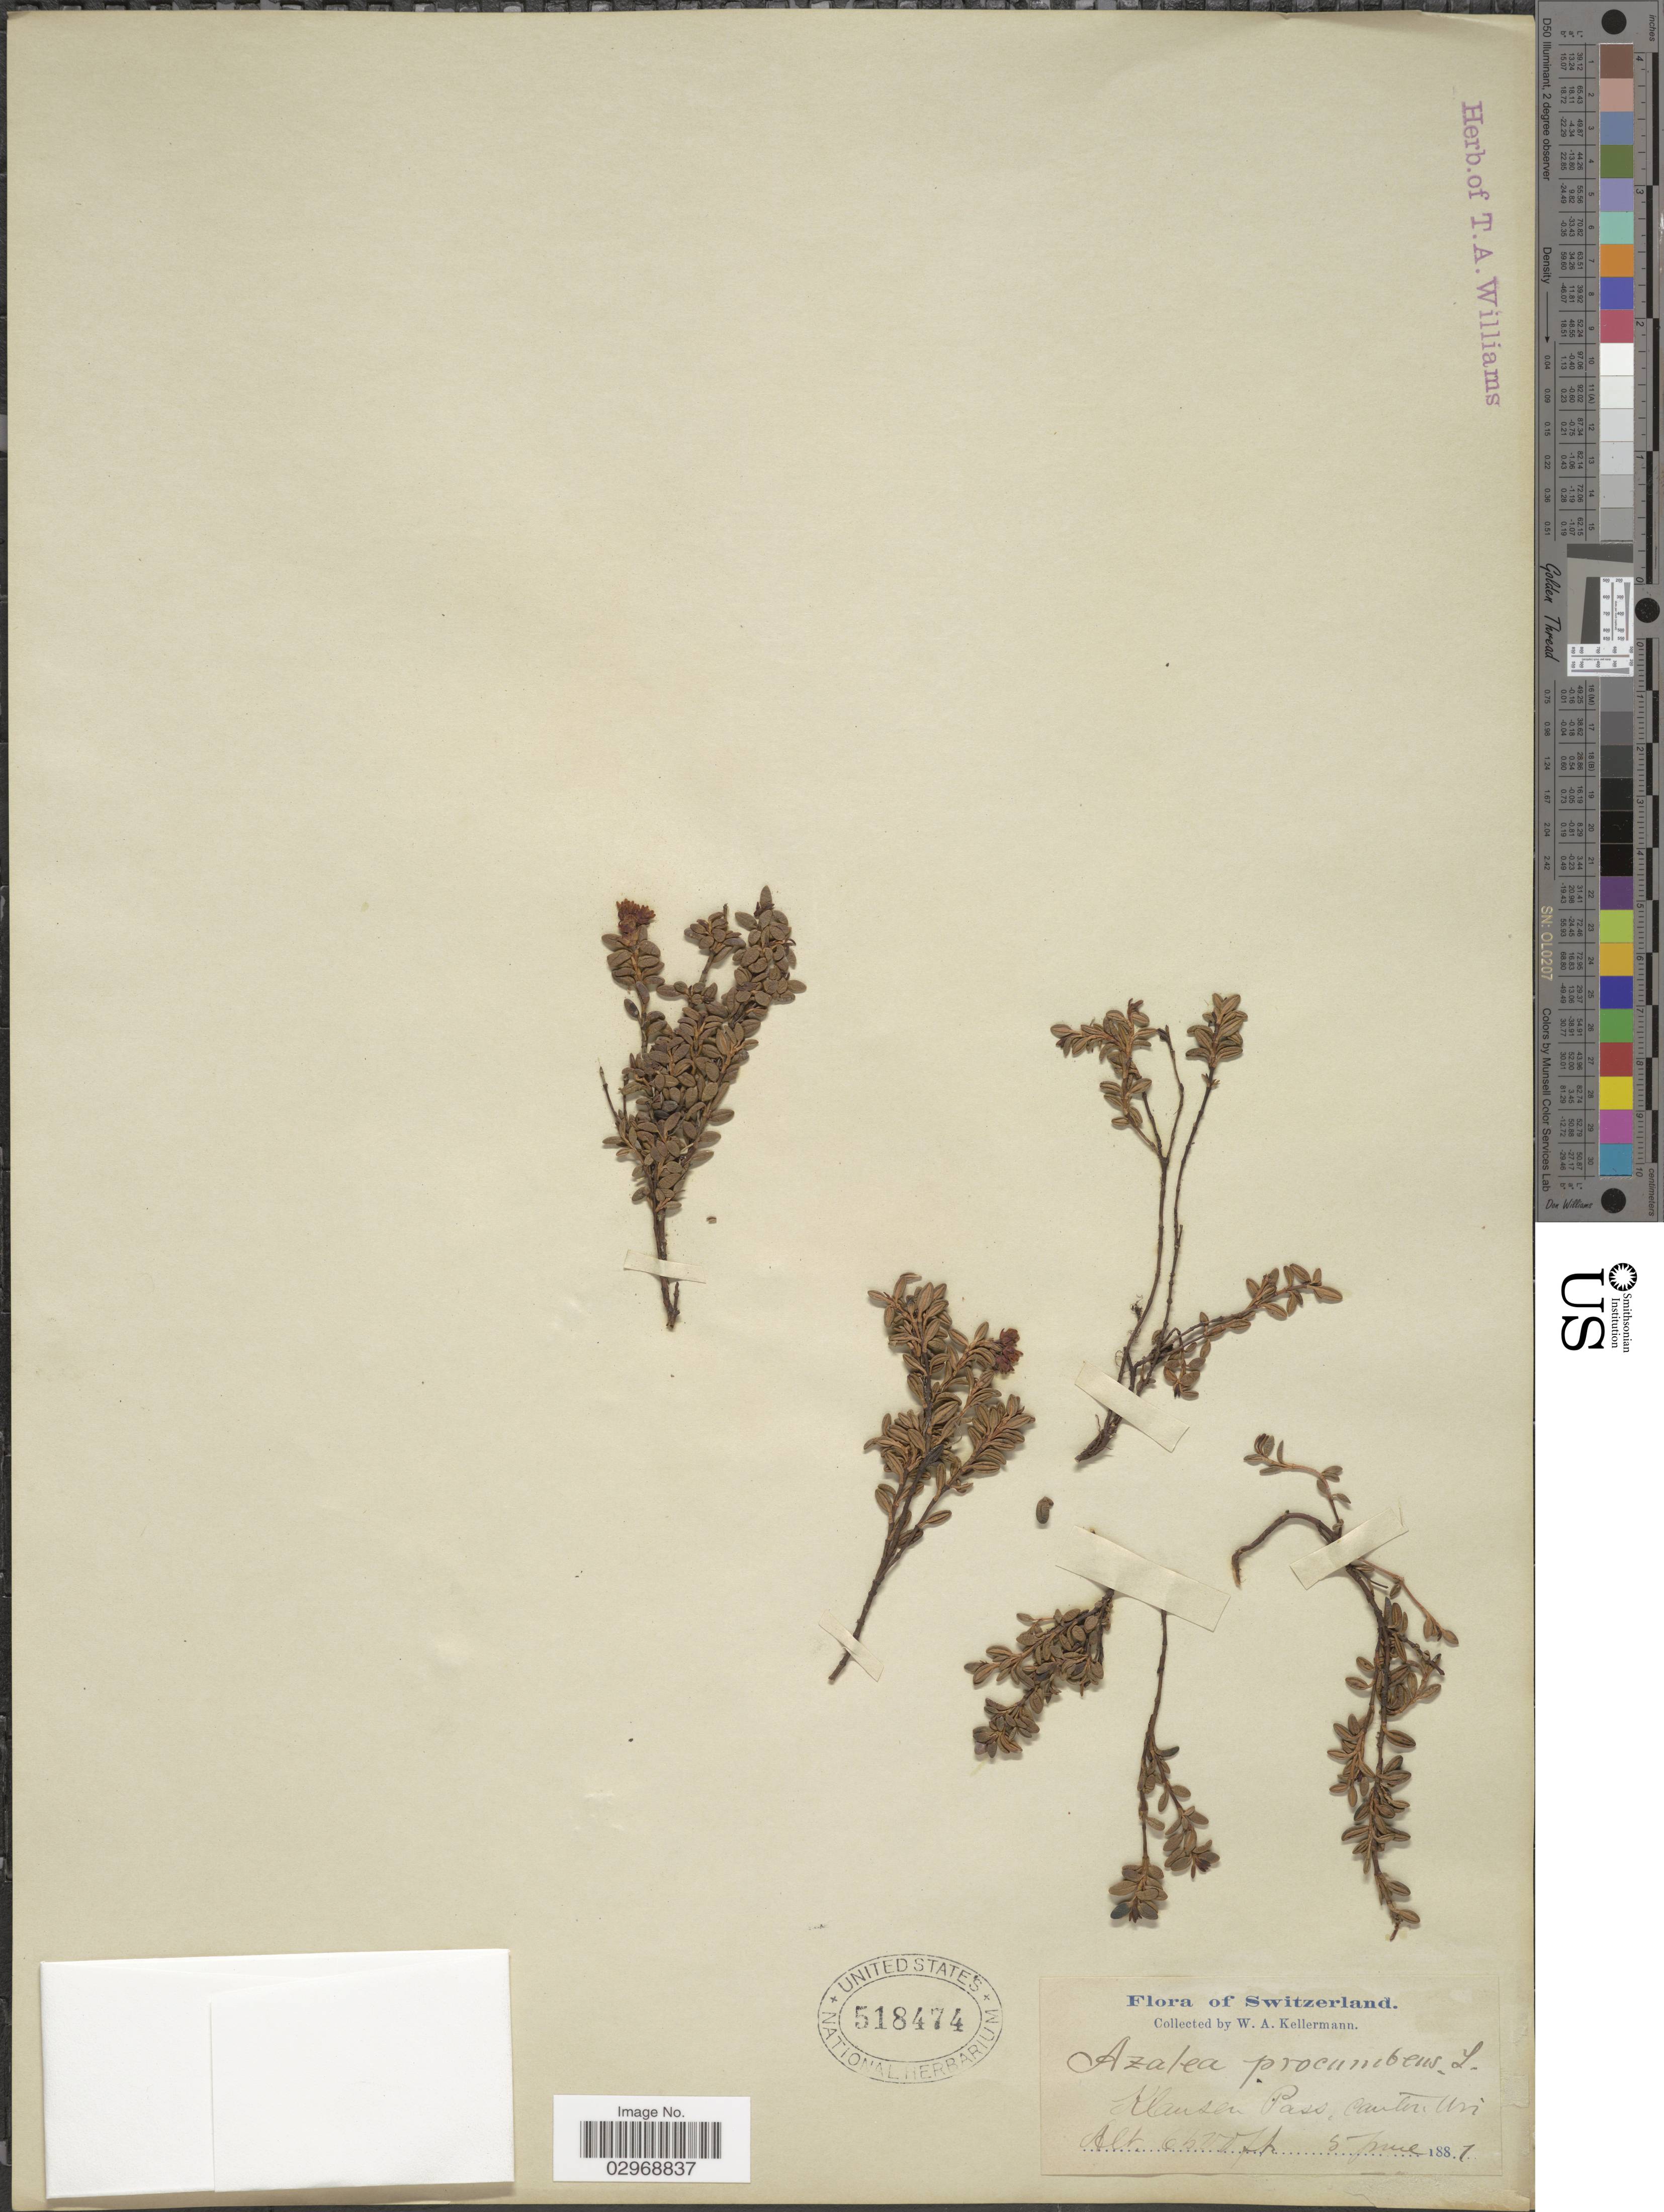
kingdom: Plantae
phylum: Tracheophyta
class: Magnoliopsida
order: Ericales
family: Ericaceae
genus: Rhododendron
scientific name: Rhododendron procumbens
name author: E.H.L. Krause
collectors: W. Kellerman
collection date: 1887-06-05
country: Switzerland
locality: Klansa Pass, Canton Uri.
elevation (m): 1981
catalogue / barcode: US 518474